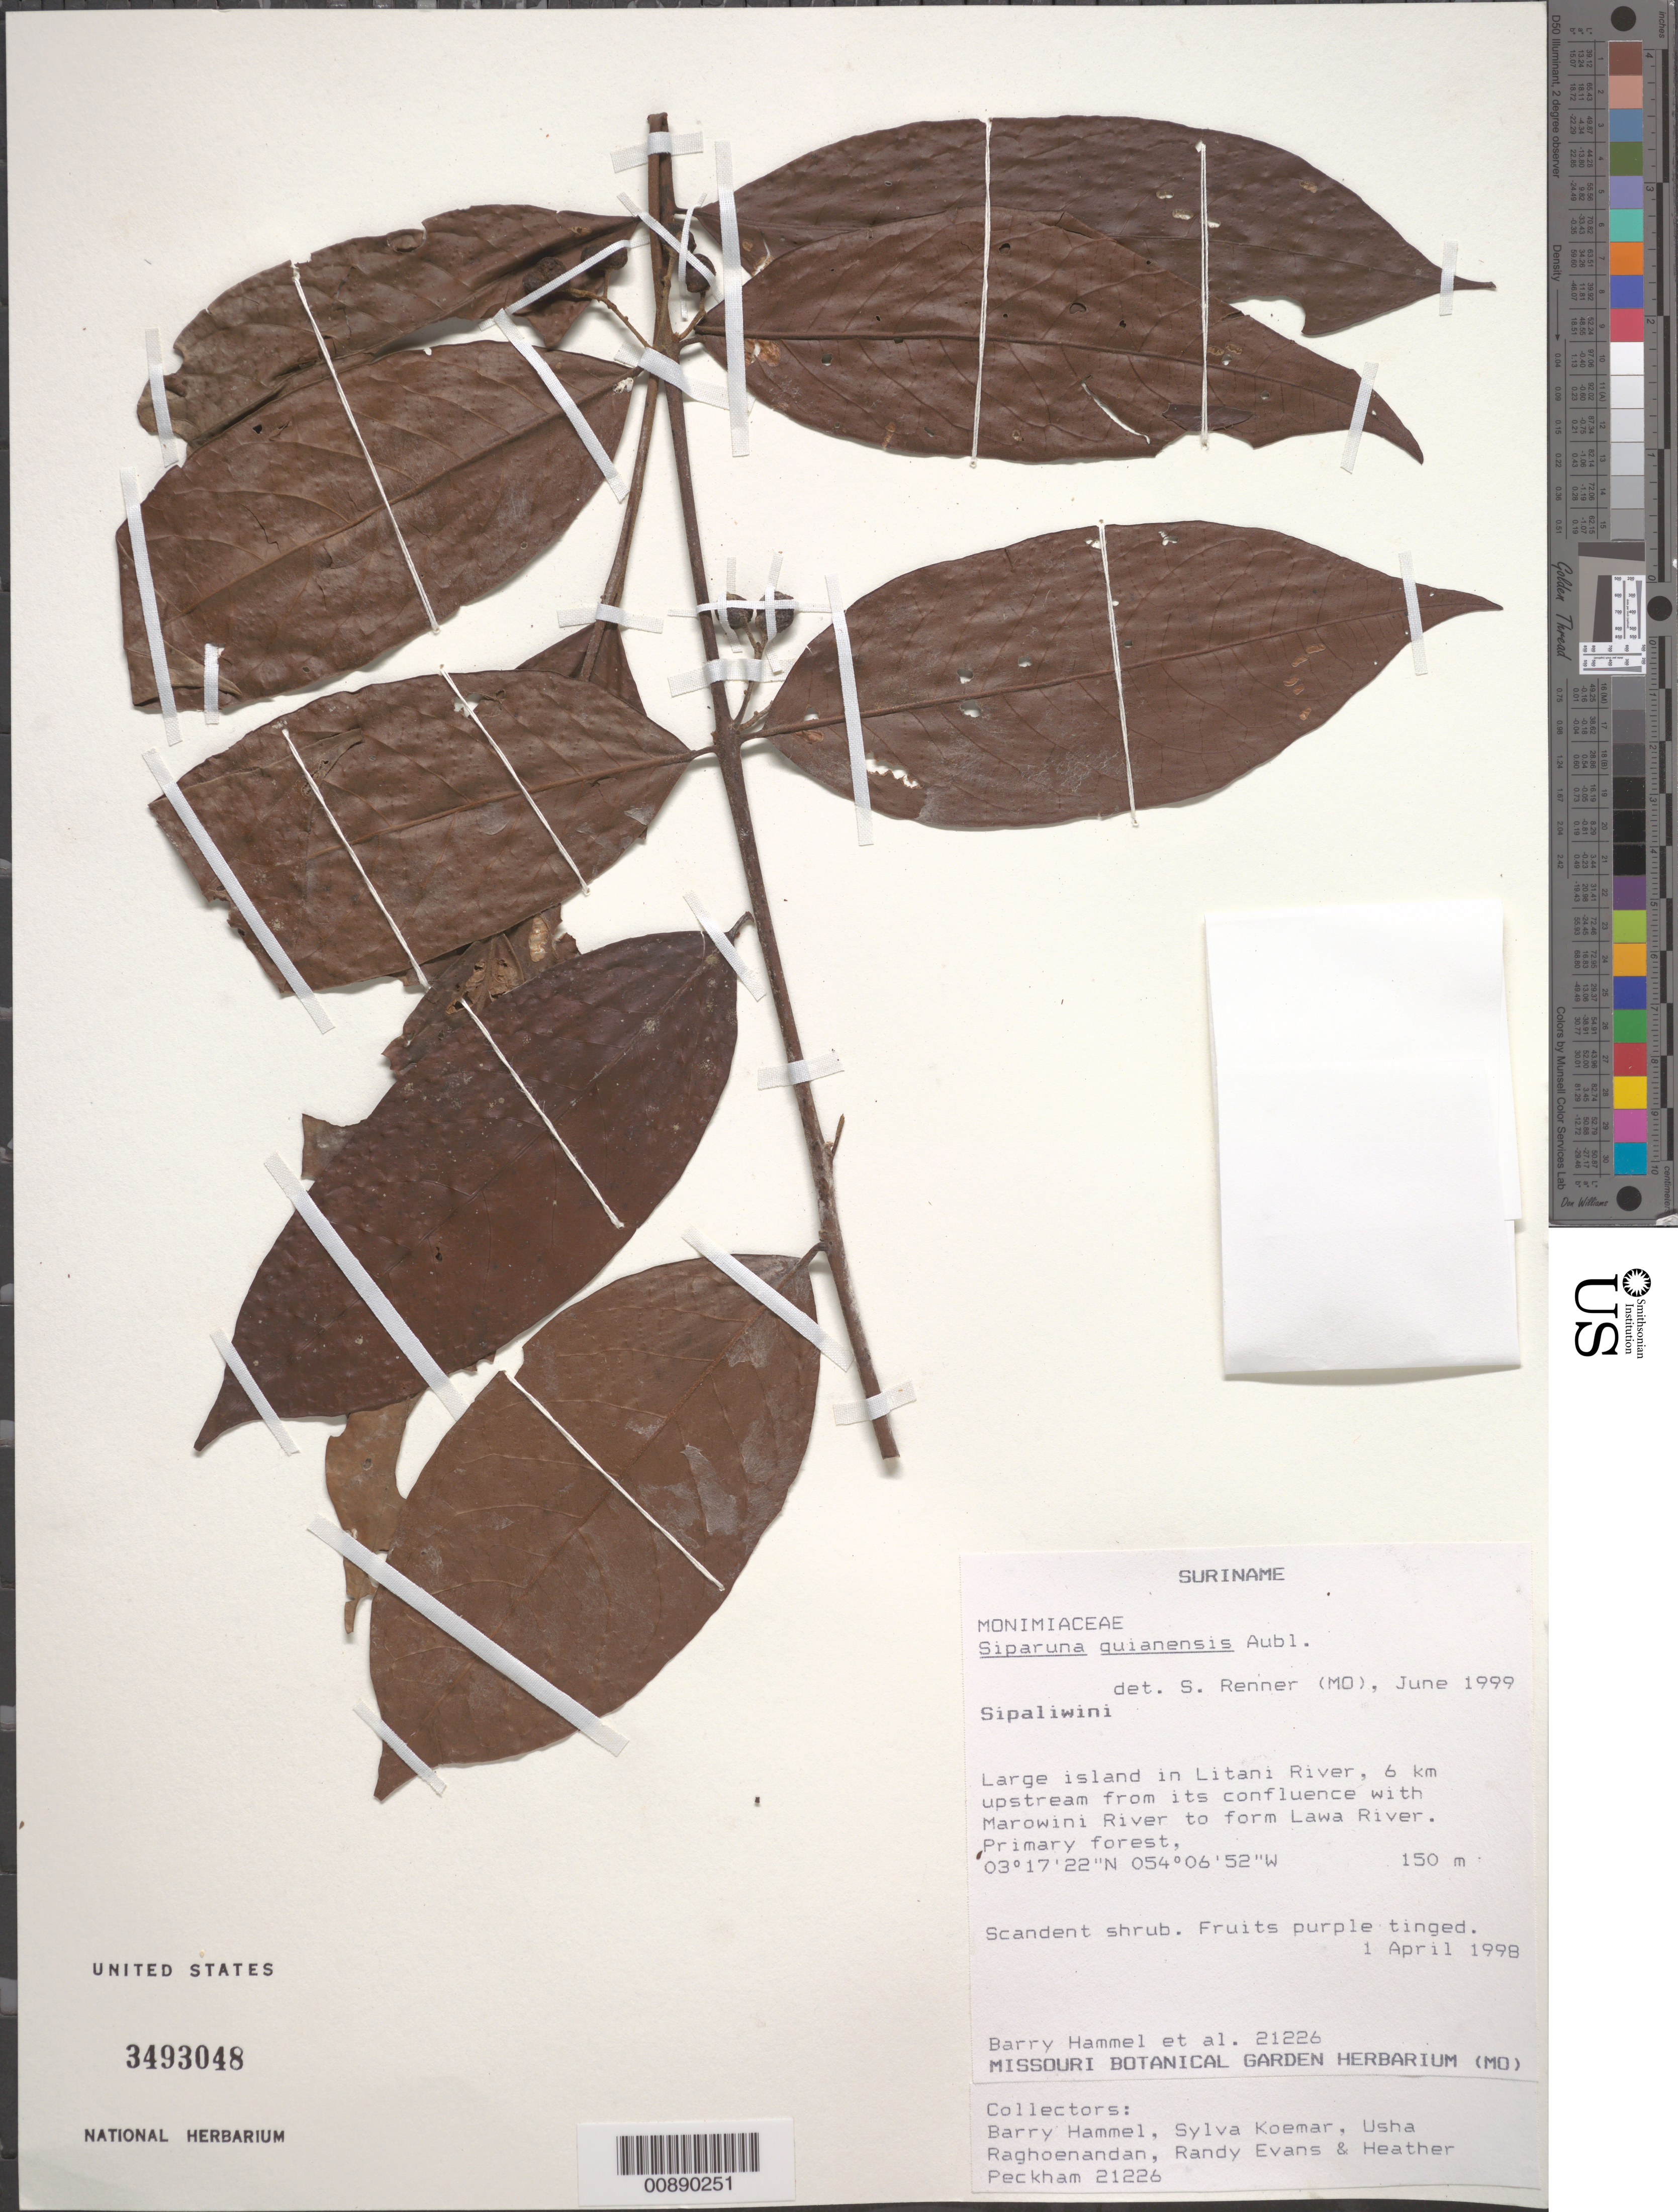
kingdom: Plantae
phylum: Tracheophyta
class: Magnoliopsida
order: Laurales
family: Siparunaceae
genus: Siparuna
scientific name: Siparuna guianensis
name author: Aubl.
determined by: Renner, S. S.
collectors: B. Hammel, S. Koemar, U. Raghoenandan, R. Evans & H. Peckham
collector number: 21226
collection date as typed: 1-Apr-98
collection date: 1998-04-01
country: Suriname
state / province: Sipaliwini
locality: Litani R., 6 km upstream from confl. with Marowini R. to form Lawa R.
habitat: Large island in river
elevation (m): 150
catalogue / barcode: US 3493048